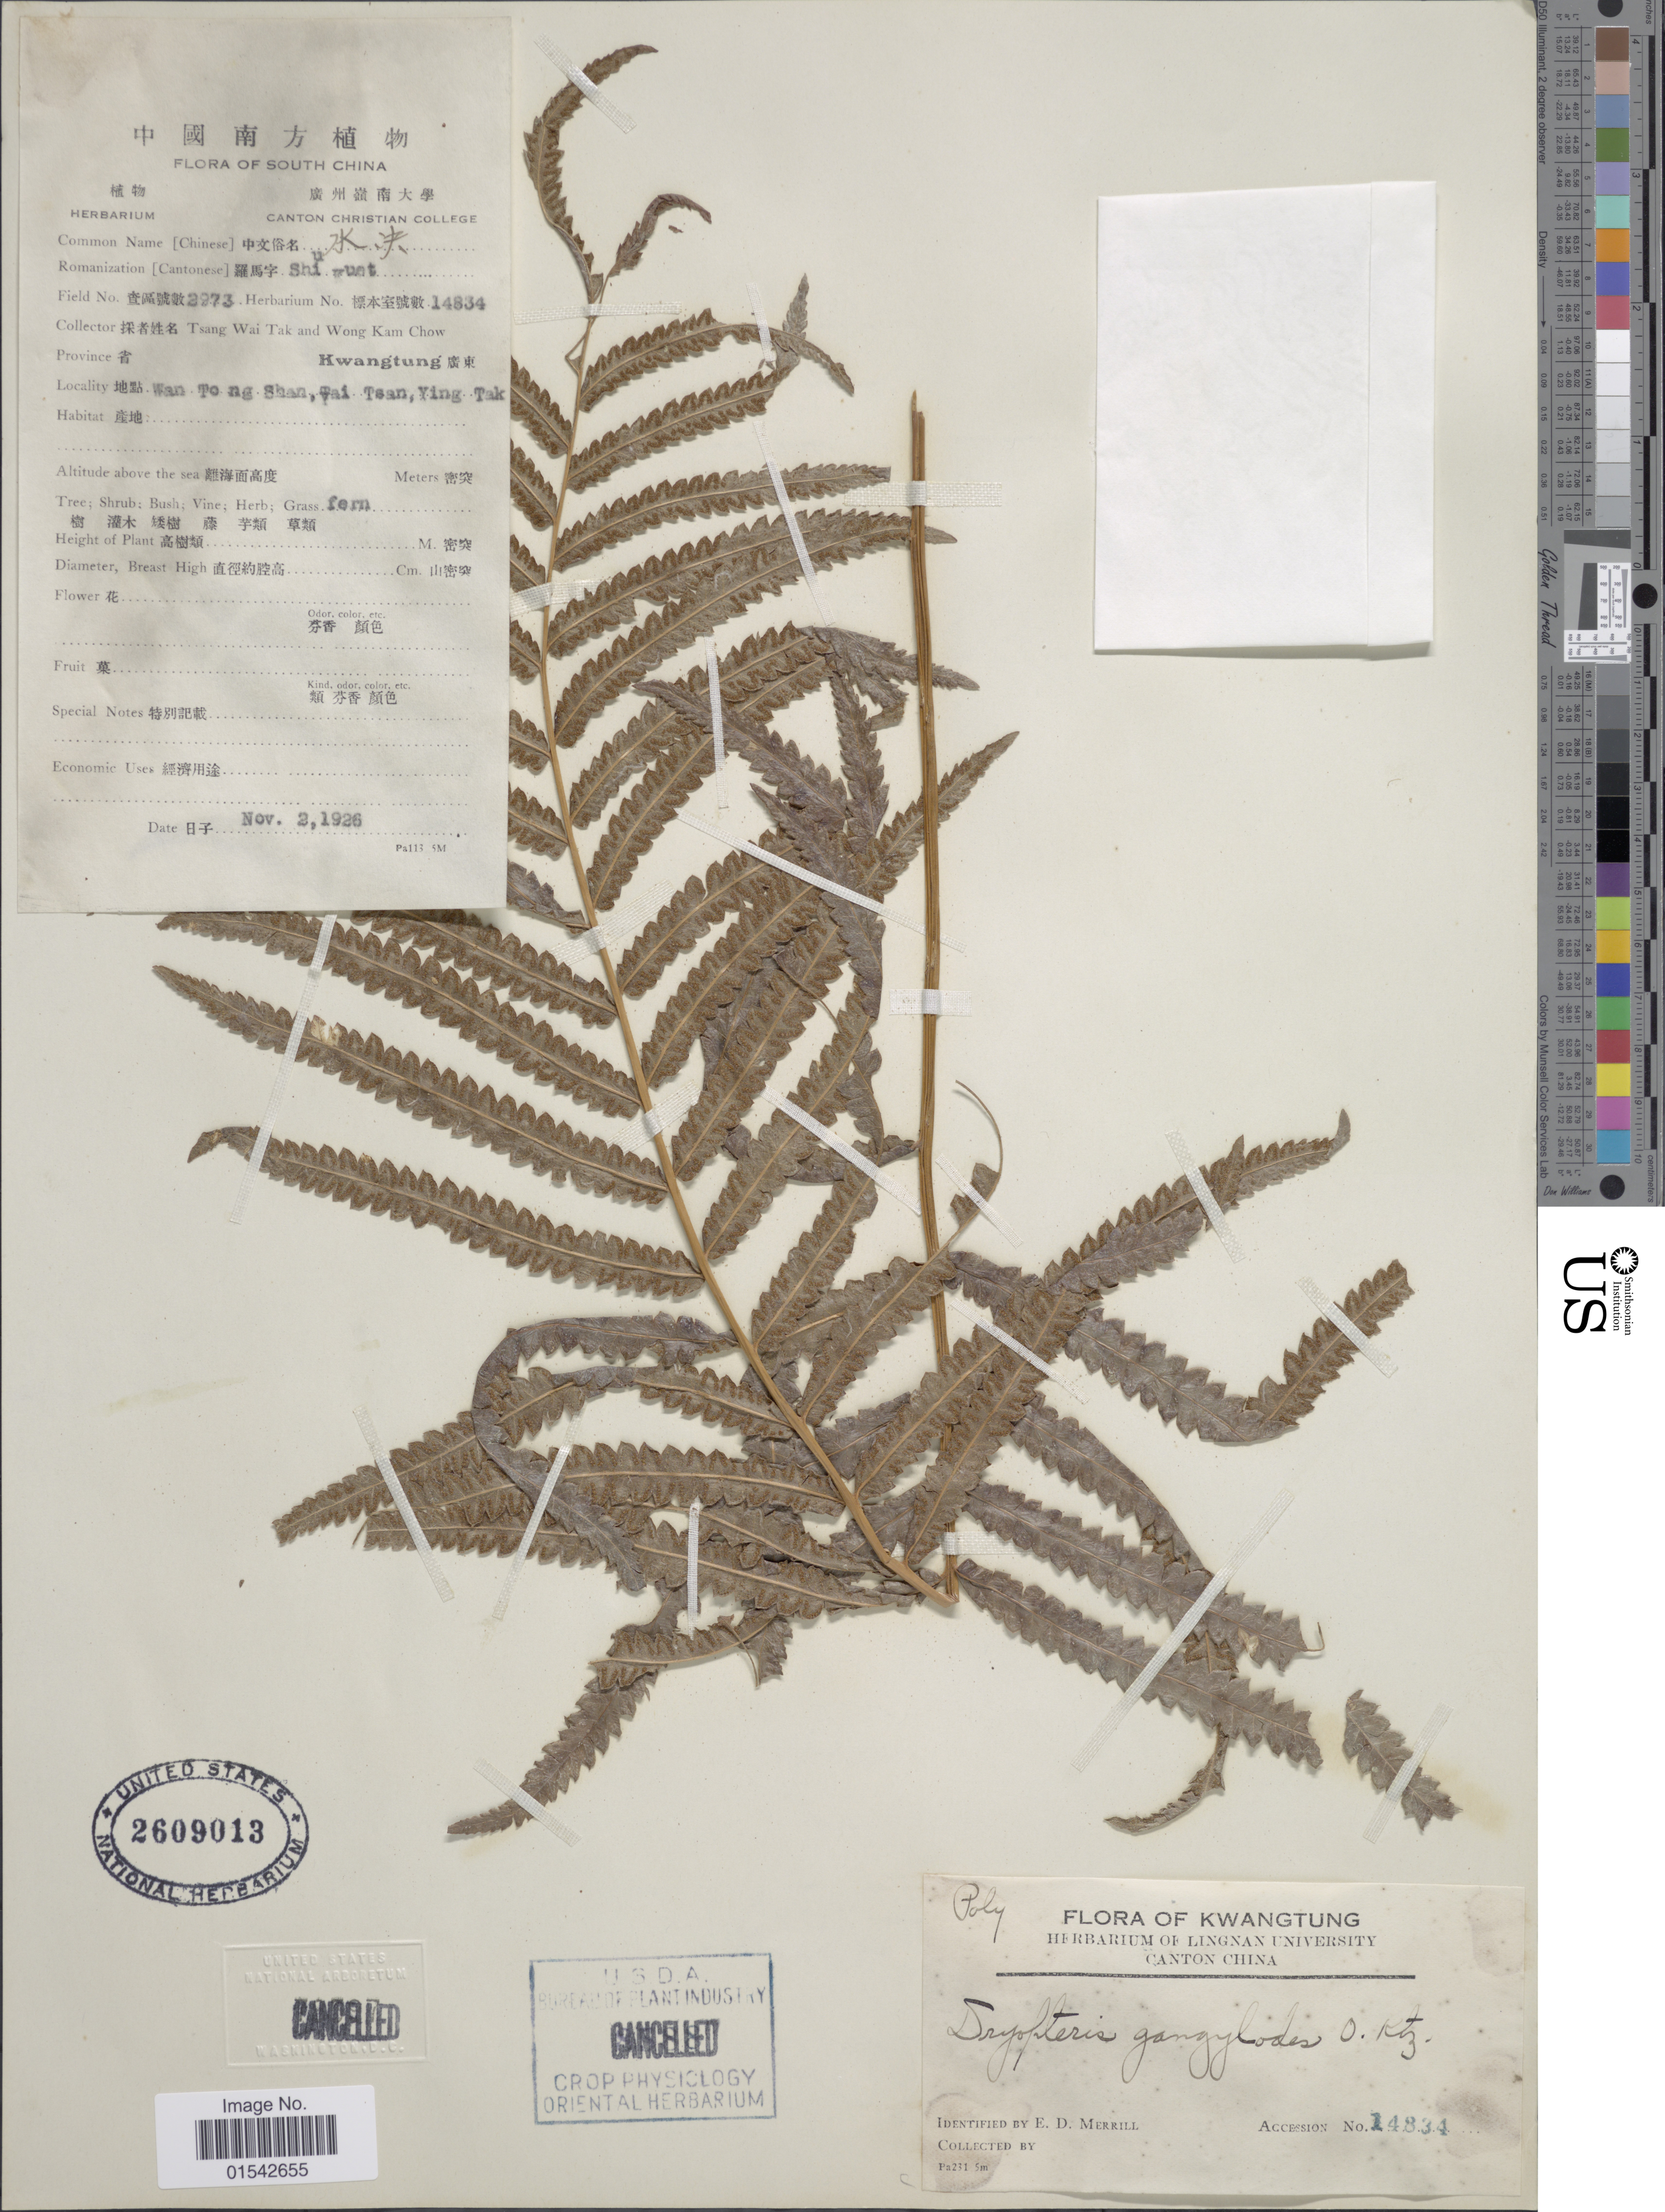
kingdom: Plantae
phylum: Tracheophyta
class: Polypodiopsida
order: Polypodiales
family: Thelypteridaceae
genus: Cyclosorus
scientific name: Cyclosorus interruptus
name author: (Willd.) H. Itô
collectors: T. Tak & W. Chow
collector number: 2973/14834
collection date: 1926-11-02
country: China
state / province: Guangdong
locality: South China, Kwangtung, Wan Tong Shan, Tai Tsan, Ying Tak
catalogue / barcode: US 2609013